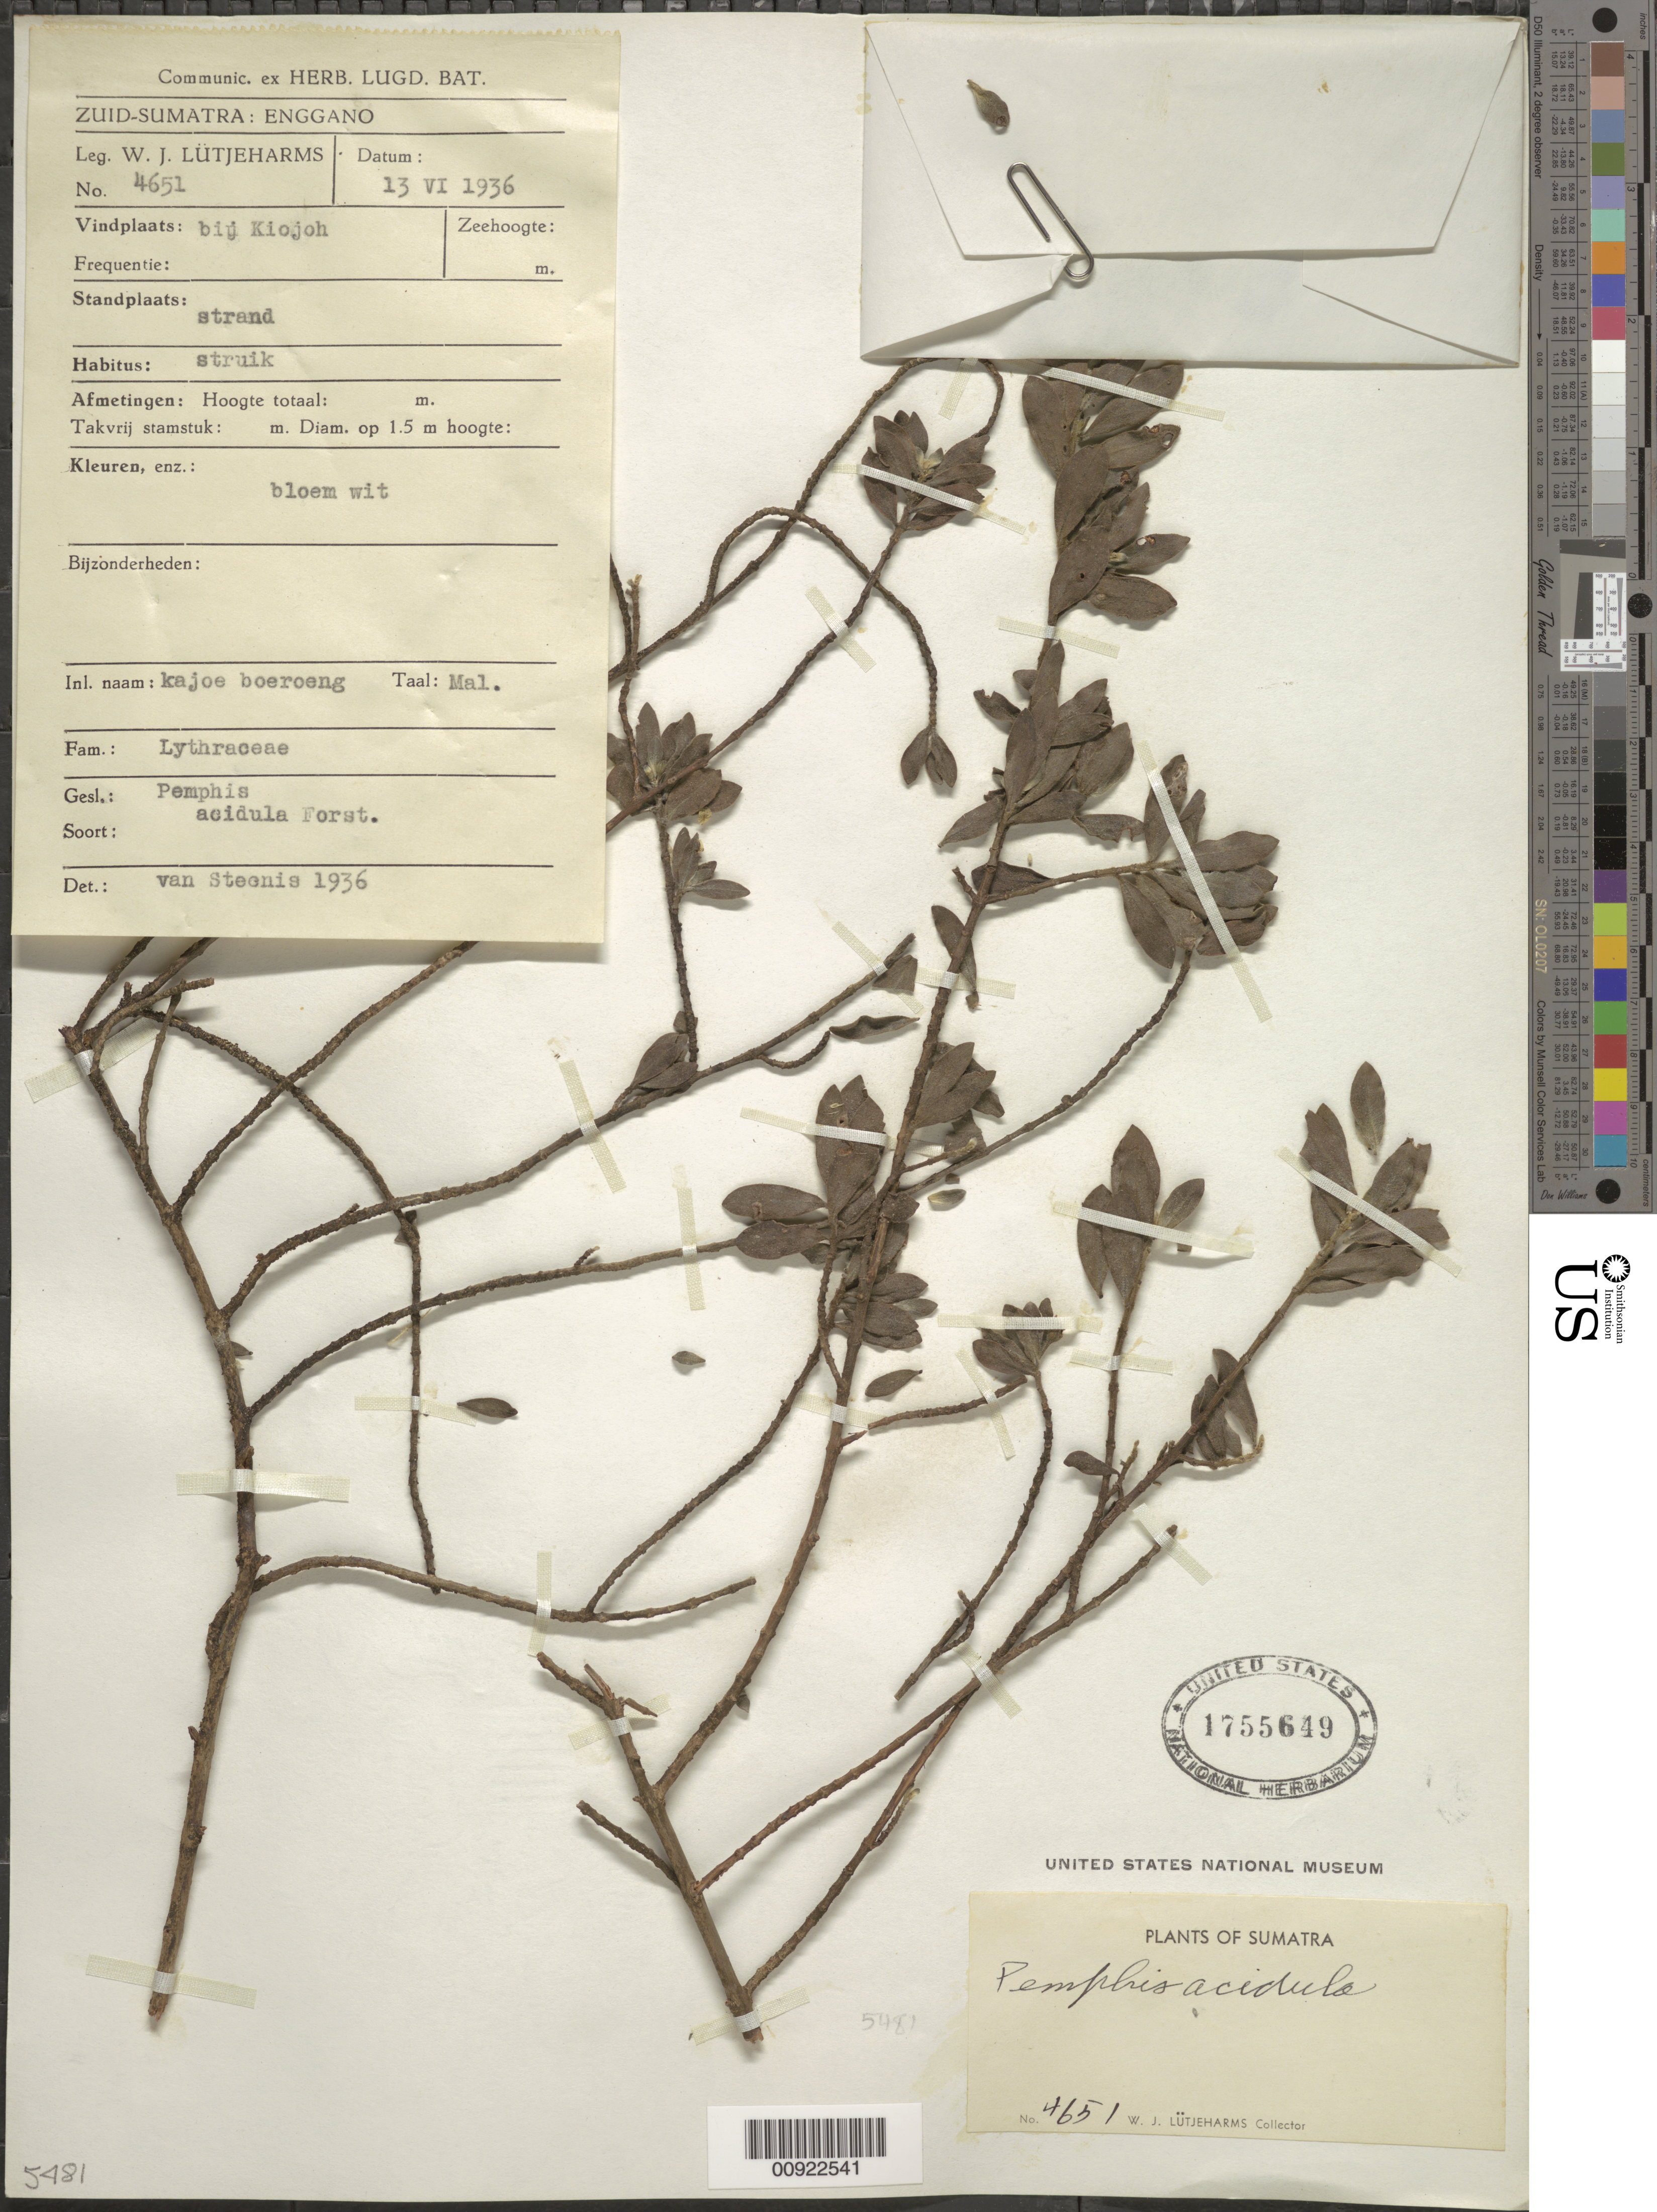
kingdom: Plantae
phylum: Tracheophyta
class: Magnoliopsida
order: Myrtales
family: Lythraceae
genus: Pemphis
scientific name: Pemphis acidula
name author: J.R. Forst. & G. Forst.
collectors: W. Lütjeharms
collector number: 4651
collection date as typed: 13 Jun 1936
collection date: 1936-06-13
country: Indonesia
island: Sumatra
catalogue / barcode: US 1755649